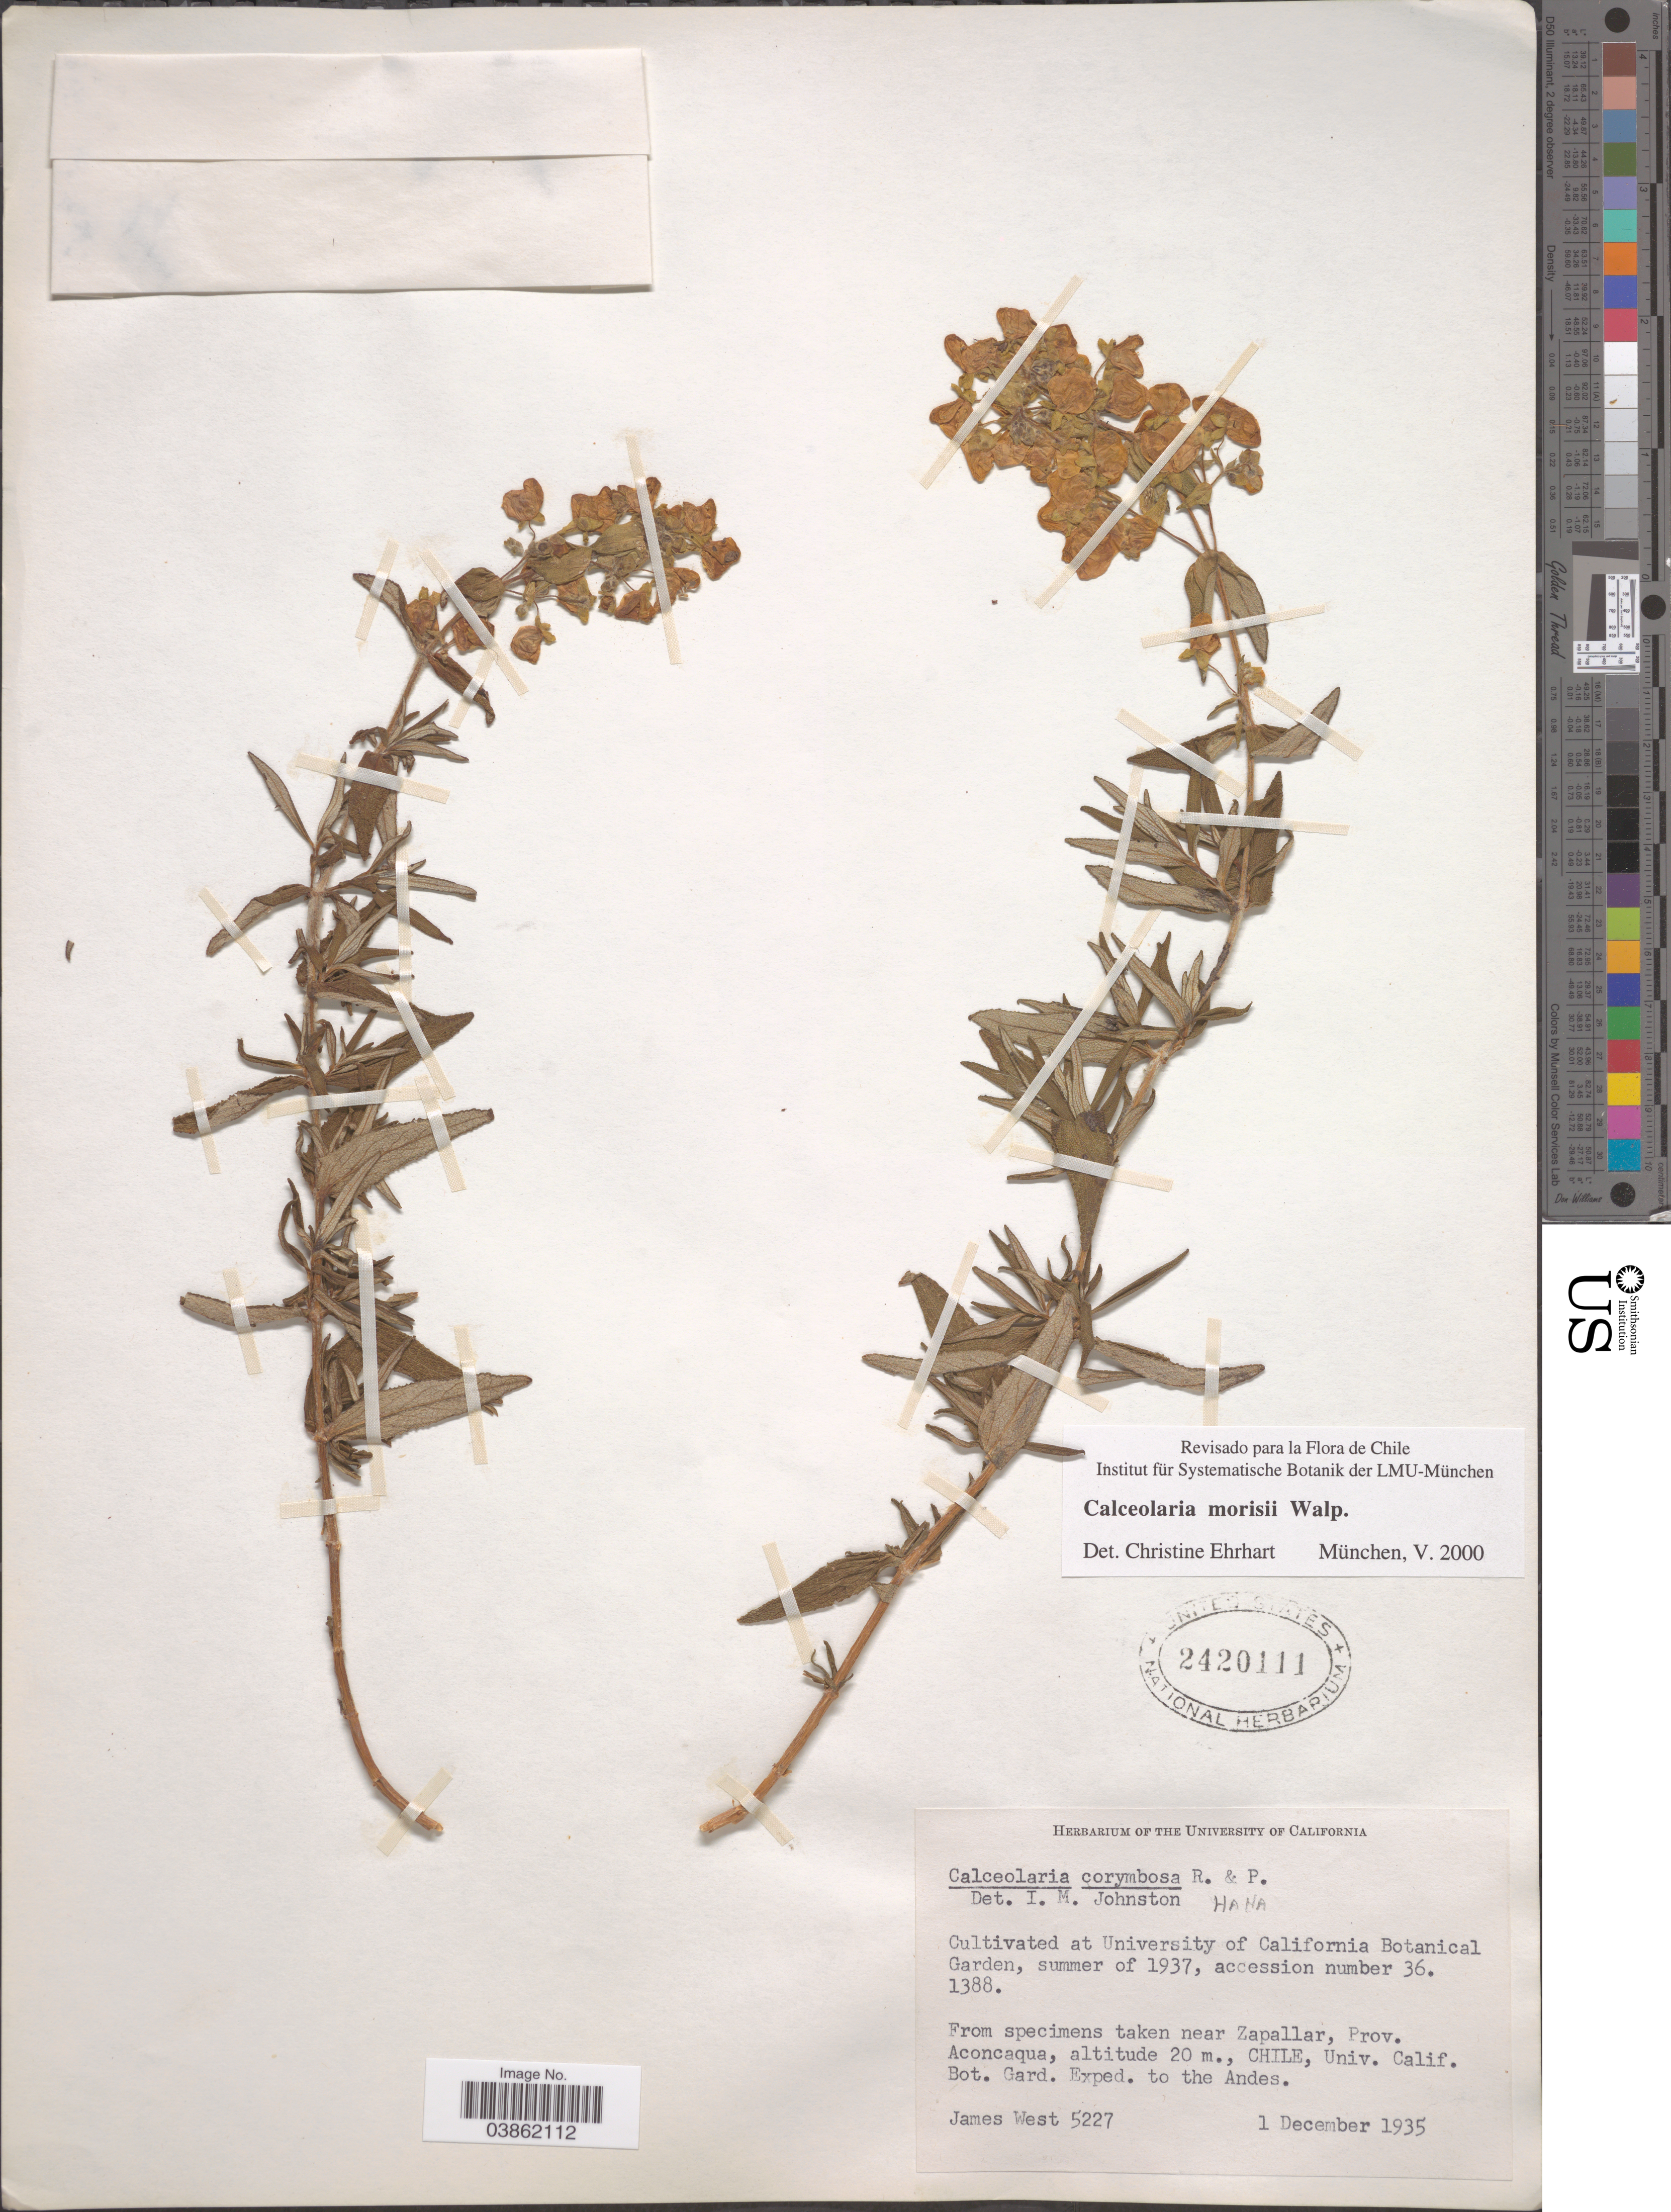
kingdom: Plantae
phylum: Tracheophyta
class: Magnoliopsida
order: Lamiales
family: Calceolariaceae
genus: Calceolaria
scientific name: Calceolaria morisii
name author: Walp.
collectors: J. West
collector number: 5227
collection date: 1935-12-01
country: United States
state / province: California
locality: University of California Botanical Garden.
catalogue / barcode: US 2420111